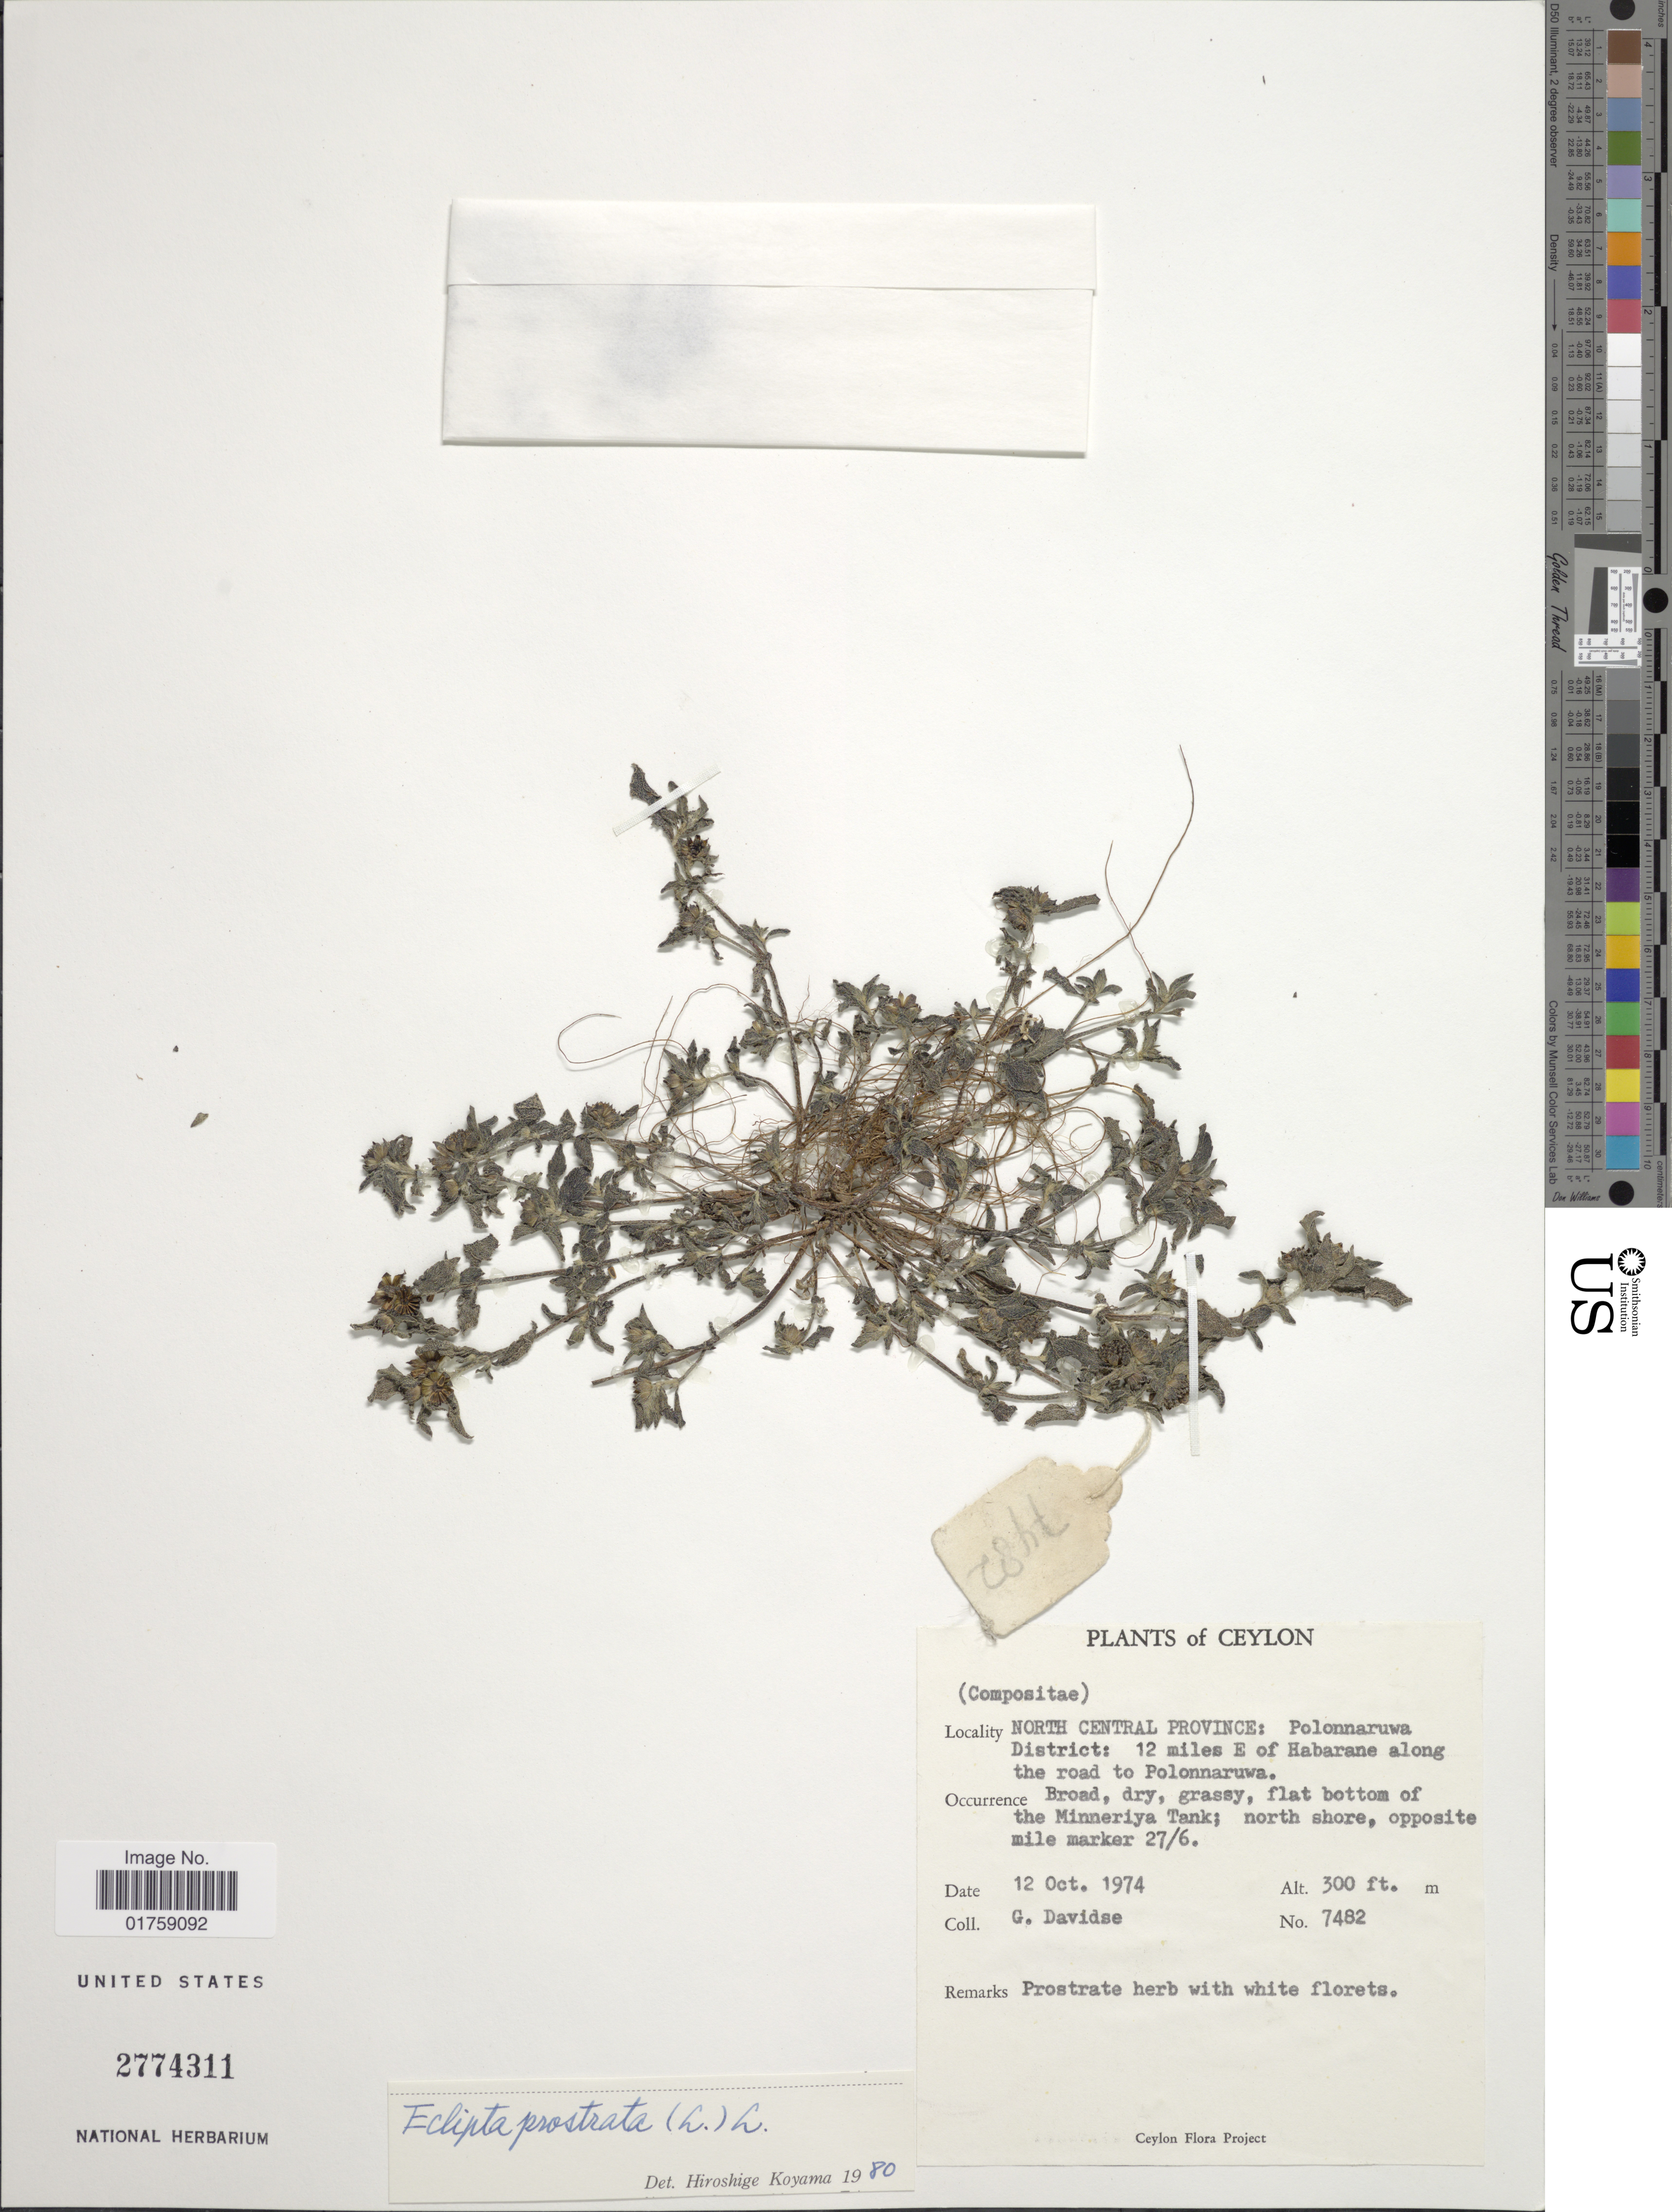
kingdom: Plantae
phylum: Tracheophyta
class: Magnoliopsida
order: Asterales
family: Asteraceae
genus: Eclipta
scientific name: Eclipta prostrata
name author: (L.) L.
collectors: G. Davidse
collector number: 7482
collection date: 1974-10-12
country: Sri Lanka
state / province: North Central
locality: Ceylon, Polonnaruwa District: 12 miles E of Habarane along the road to Polonnaruwa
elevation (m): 91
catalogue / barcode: US 2774311